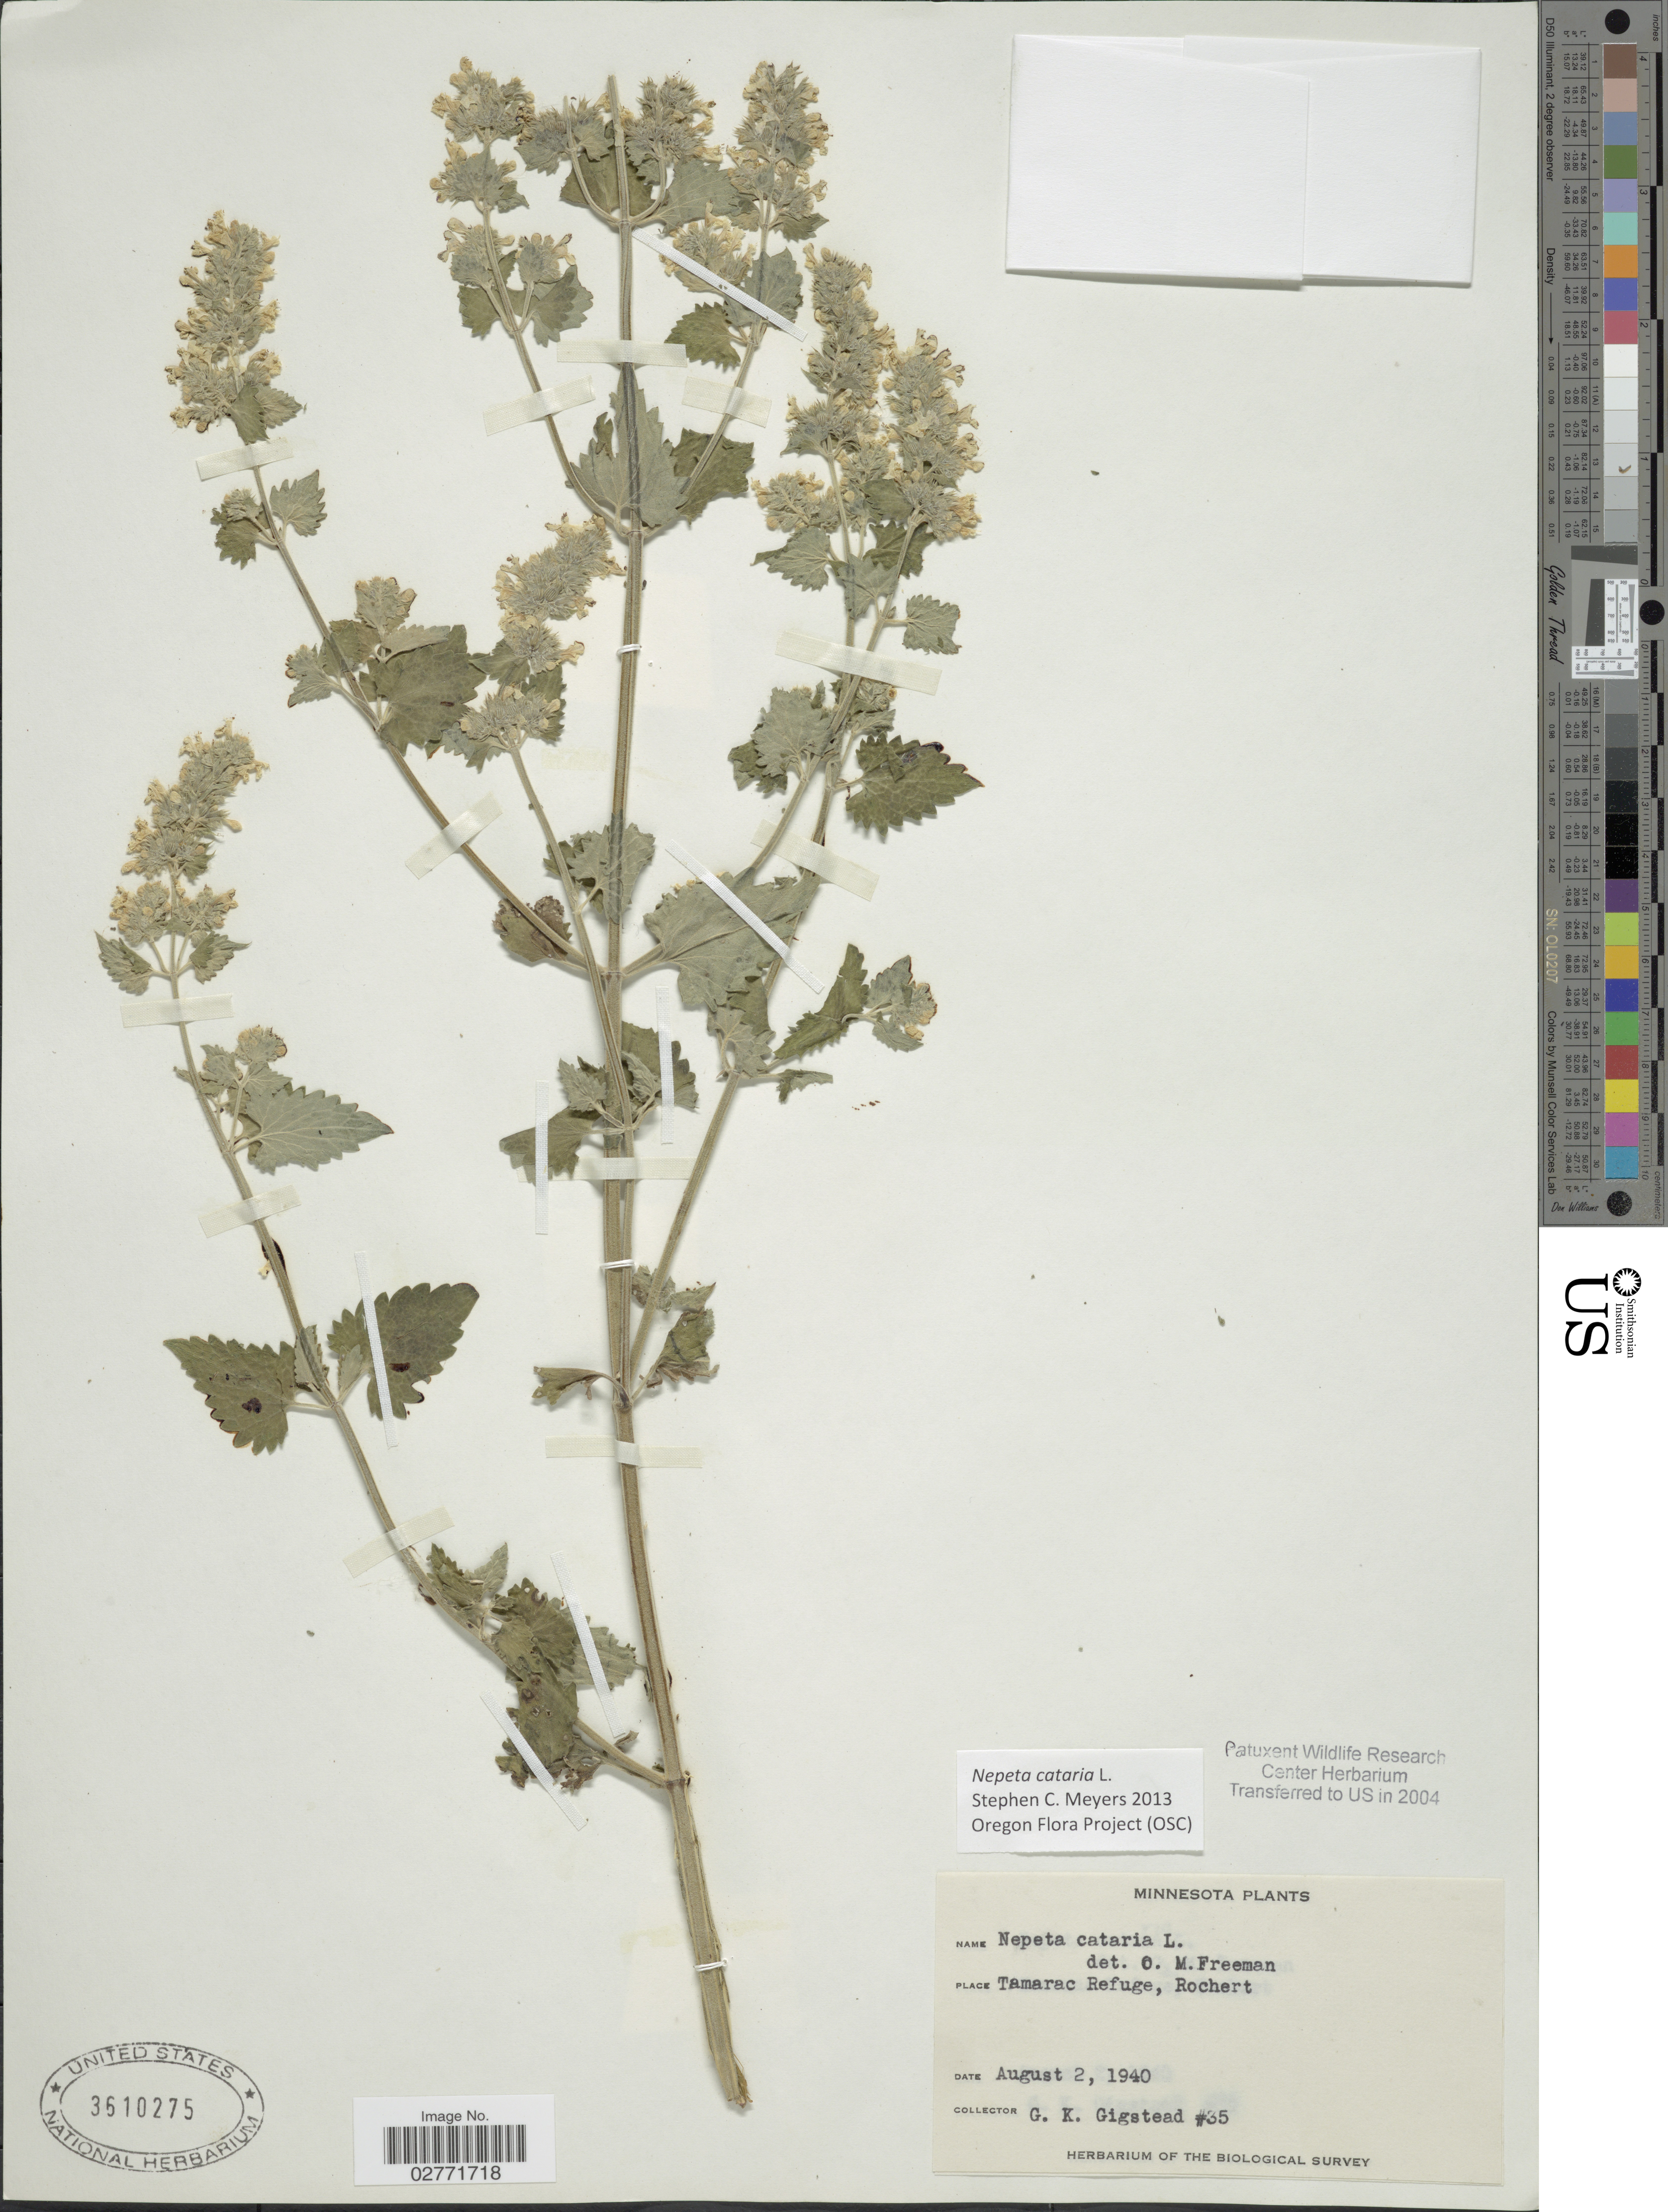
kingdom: Plantae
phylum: Tracheophyta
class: Magnoliopsida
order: Lamiales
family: Lamiaceae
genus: Nepeta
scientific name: Nepeta cataria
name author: L.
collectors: G. Gigstead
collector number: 35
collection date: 1940-08-02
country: United States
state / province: Minnesota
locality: Tamarac Refuge, Rochert.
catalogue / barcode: US 3610275